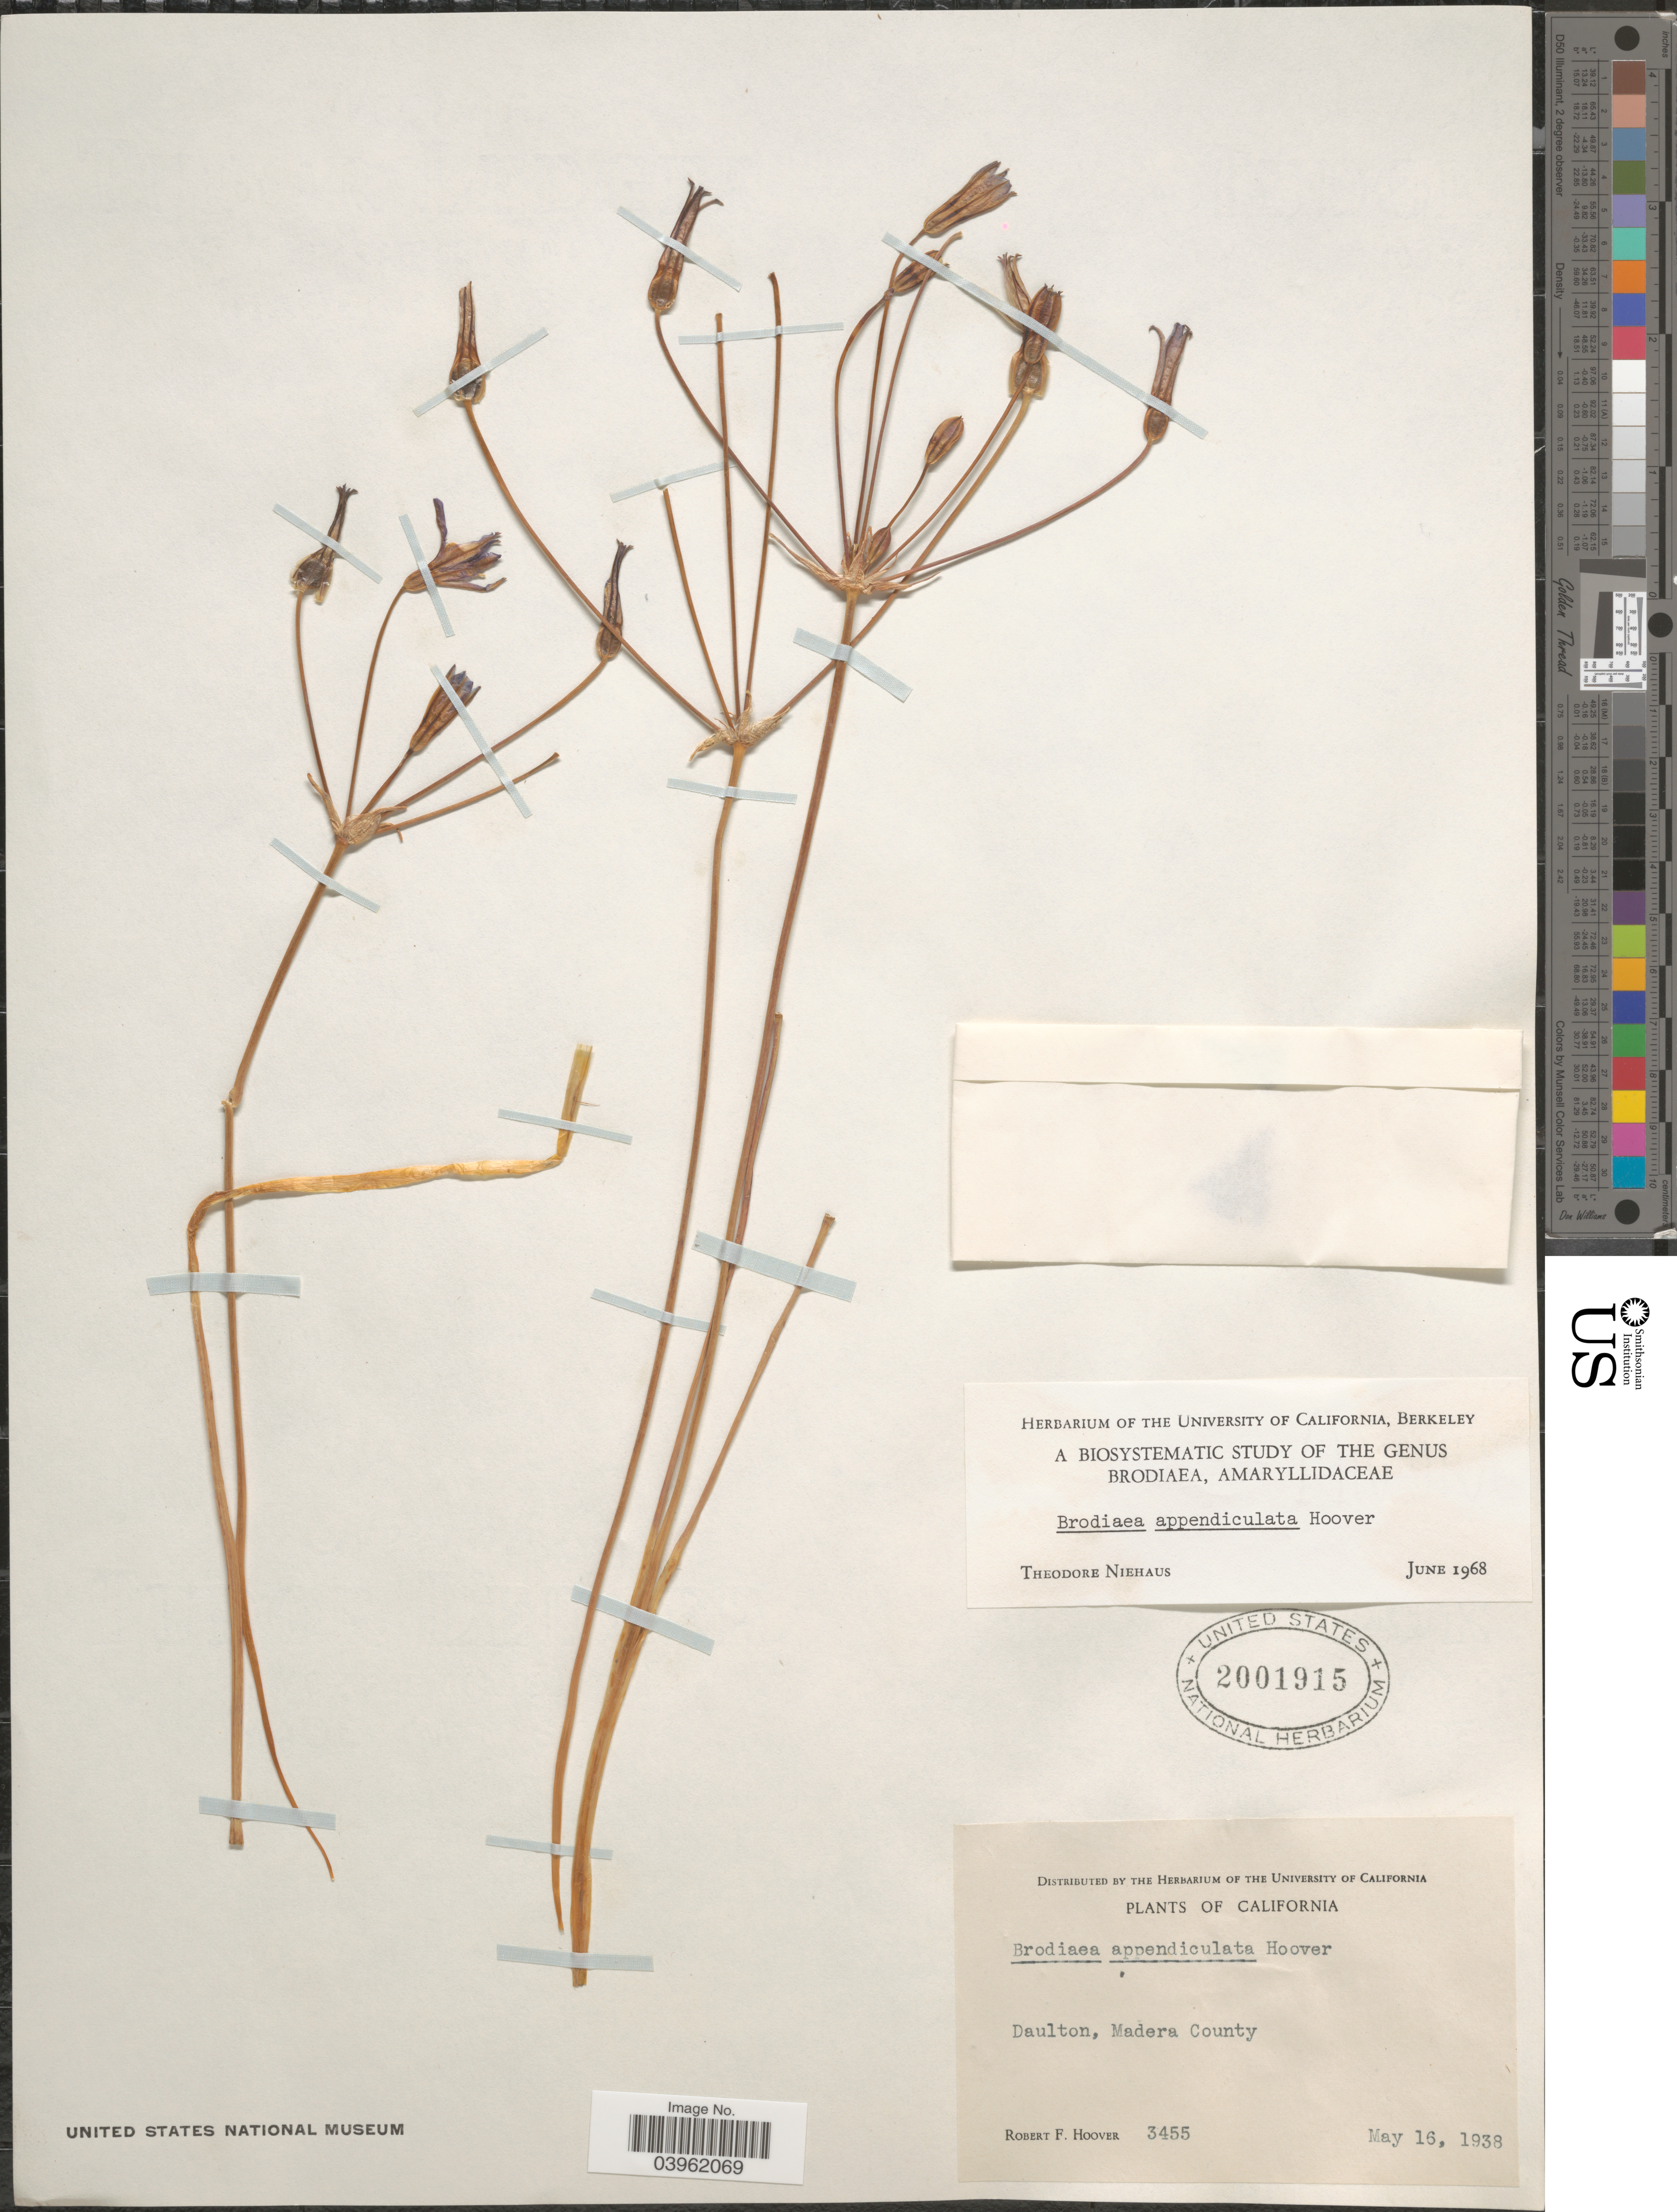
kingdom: Plantae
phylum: Tracheophyta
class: Liliopsida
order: Asparagales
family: Asparagaceae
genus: Brodiaea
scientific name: Brodiaea appendiculata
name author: Hoover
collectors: R. F. Hoover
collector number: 3455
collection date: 1938-05-16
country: United States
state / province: California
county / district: Madera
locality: Daulton, Madera County.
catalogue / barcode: US 2001915